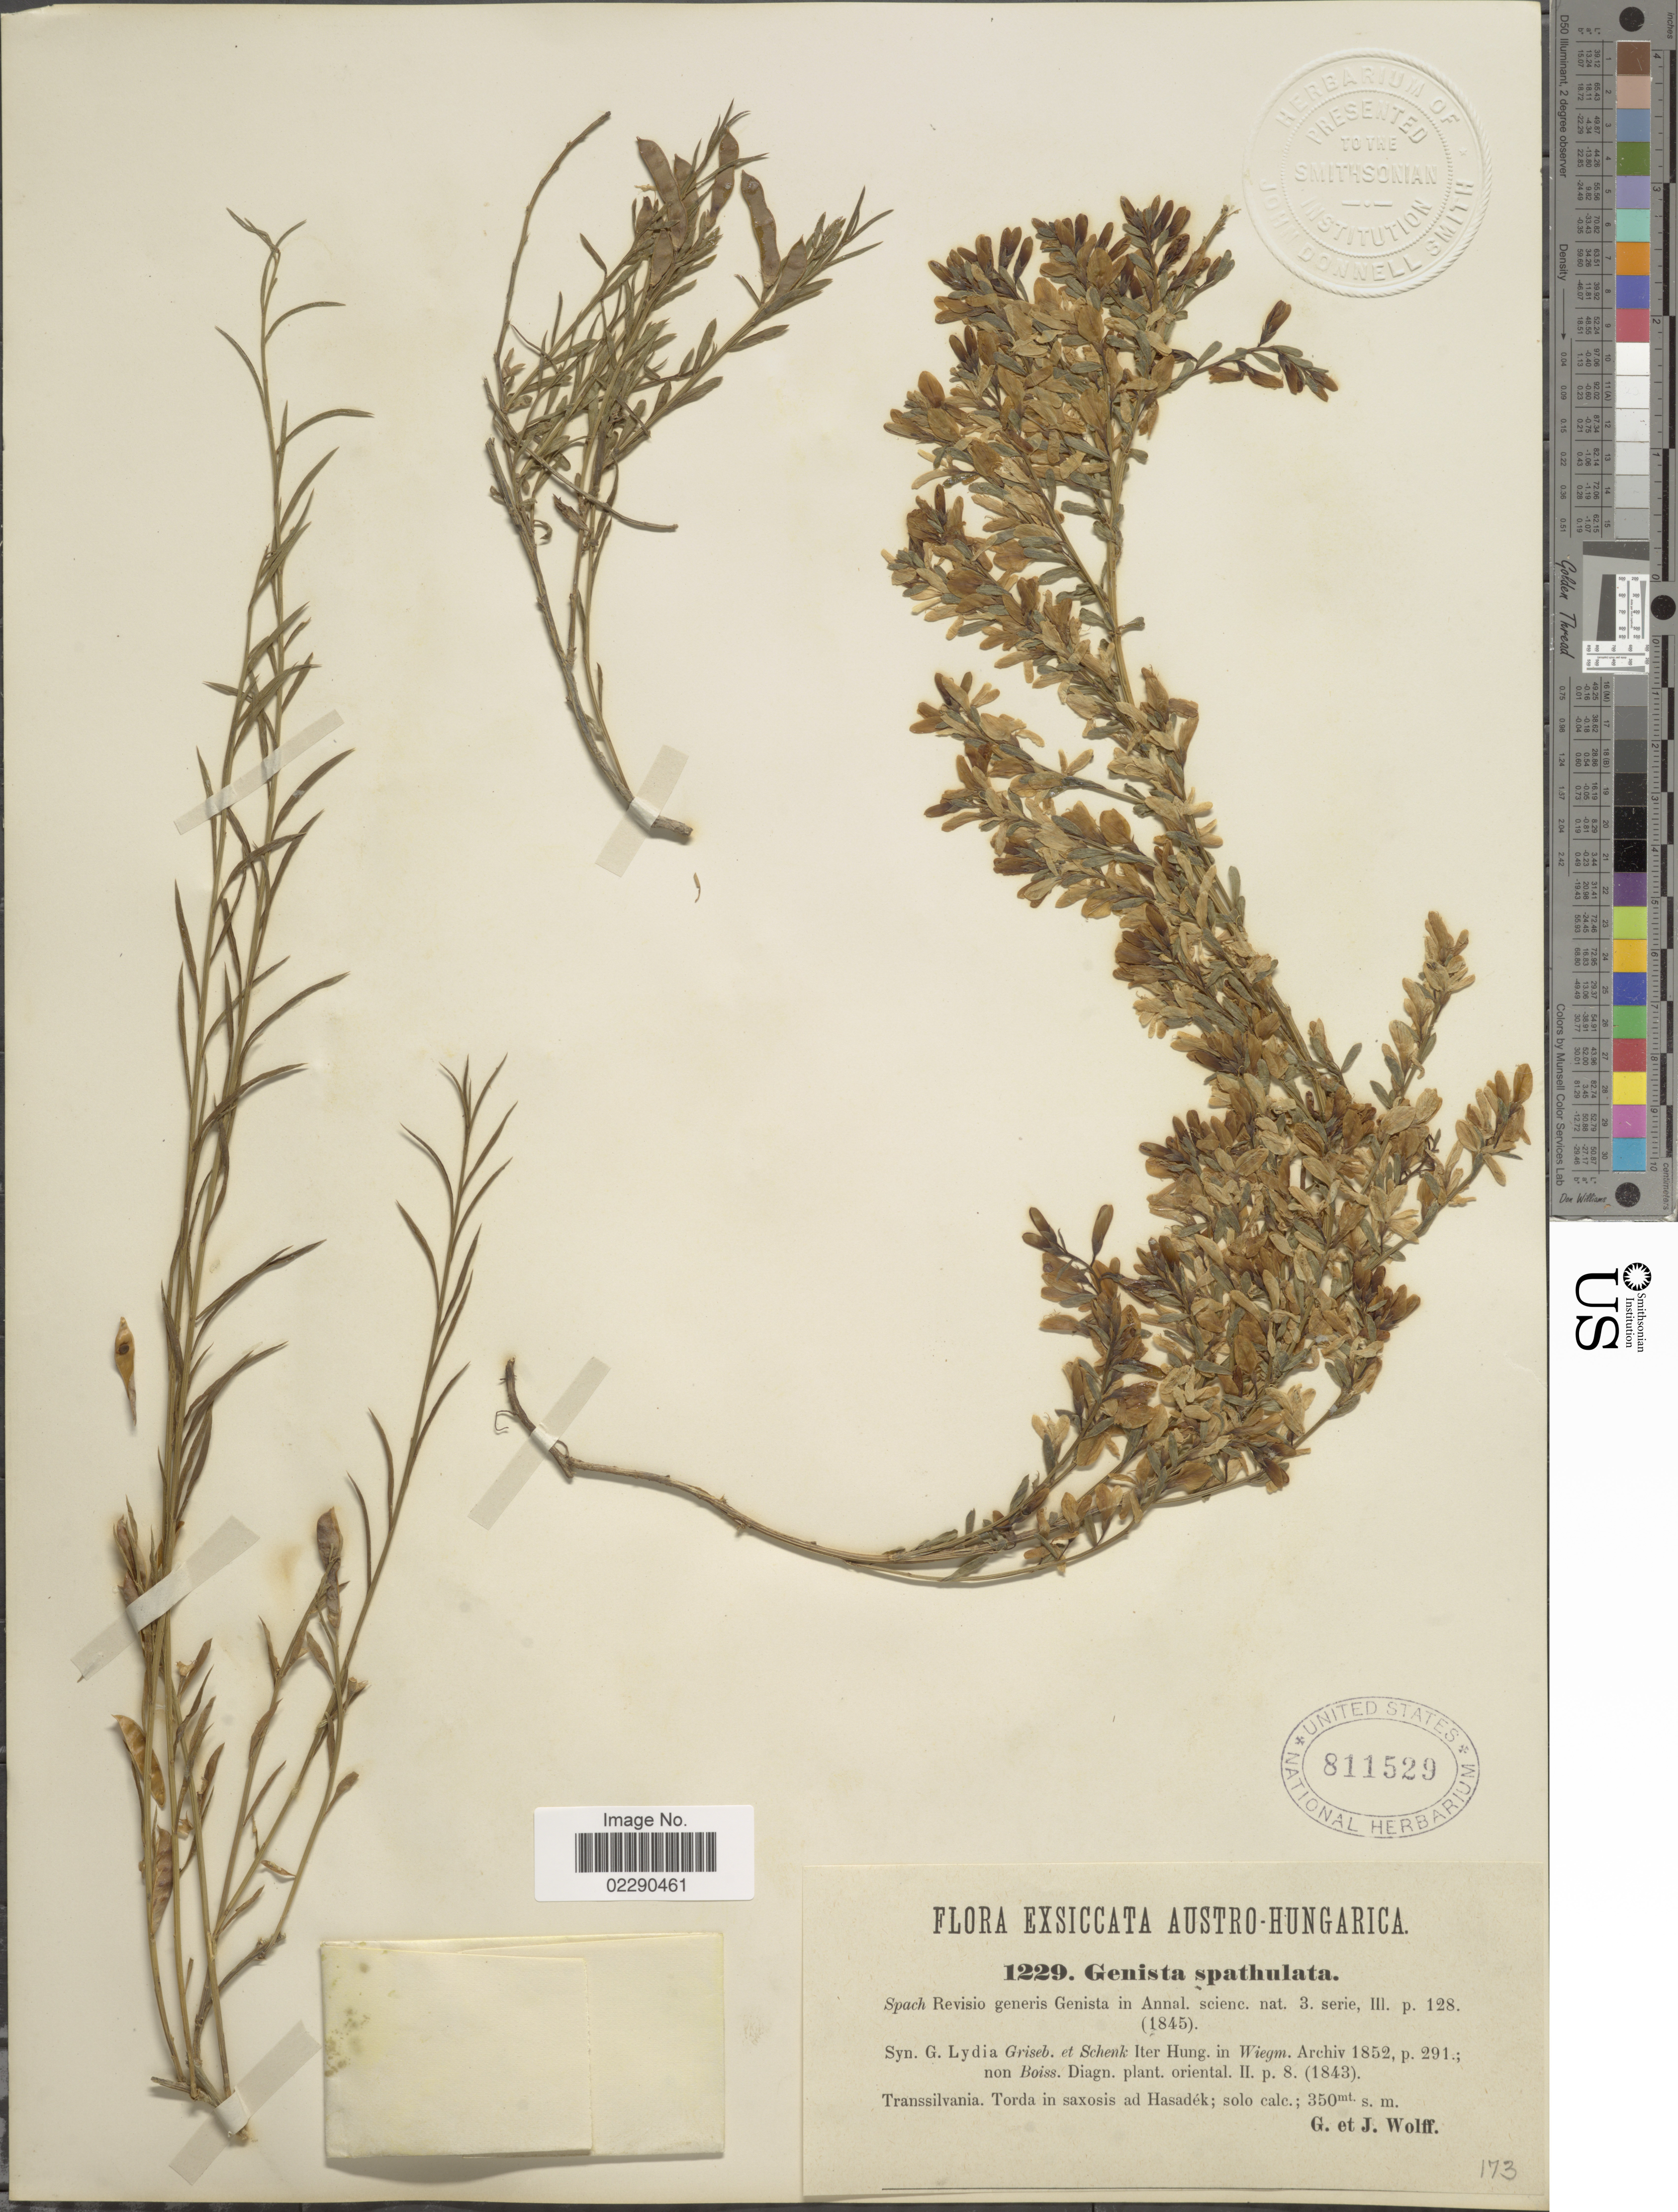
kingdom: Plantae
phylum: Tracheophyta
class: Magnoliopsida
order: Fabales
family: Fabaceae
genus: Genista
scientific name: Genista spathulata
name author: Spach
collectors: G. Wolff & J. Wolff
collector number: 1229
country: Romania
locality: Austro-Hungarica, Transsilvania, Torda in saxosis ad Hasadek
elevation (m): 350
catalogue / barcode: US 811529